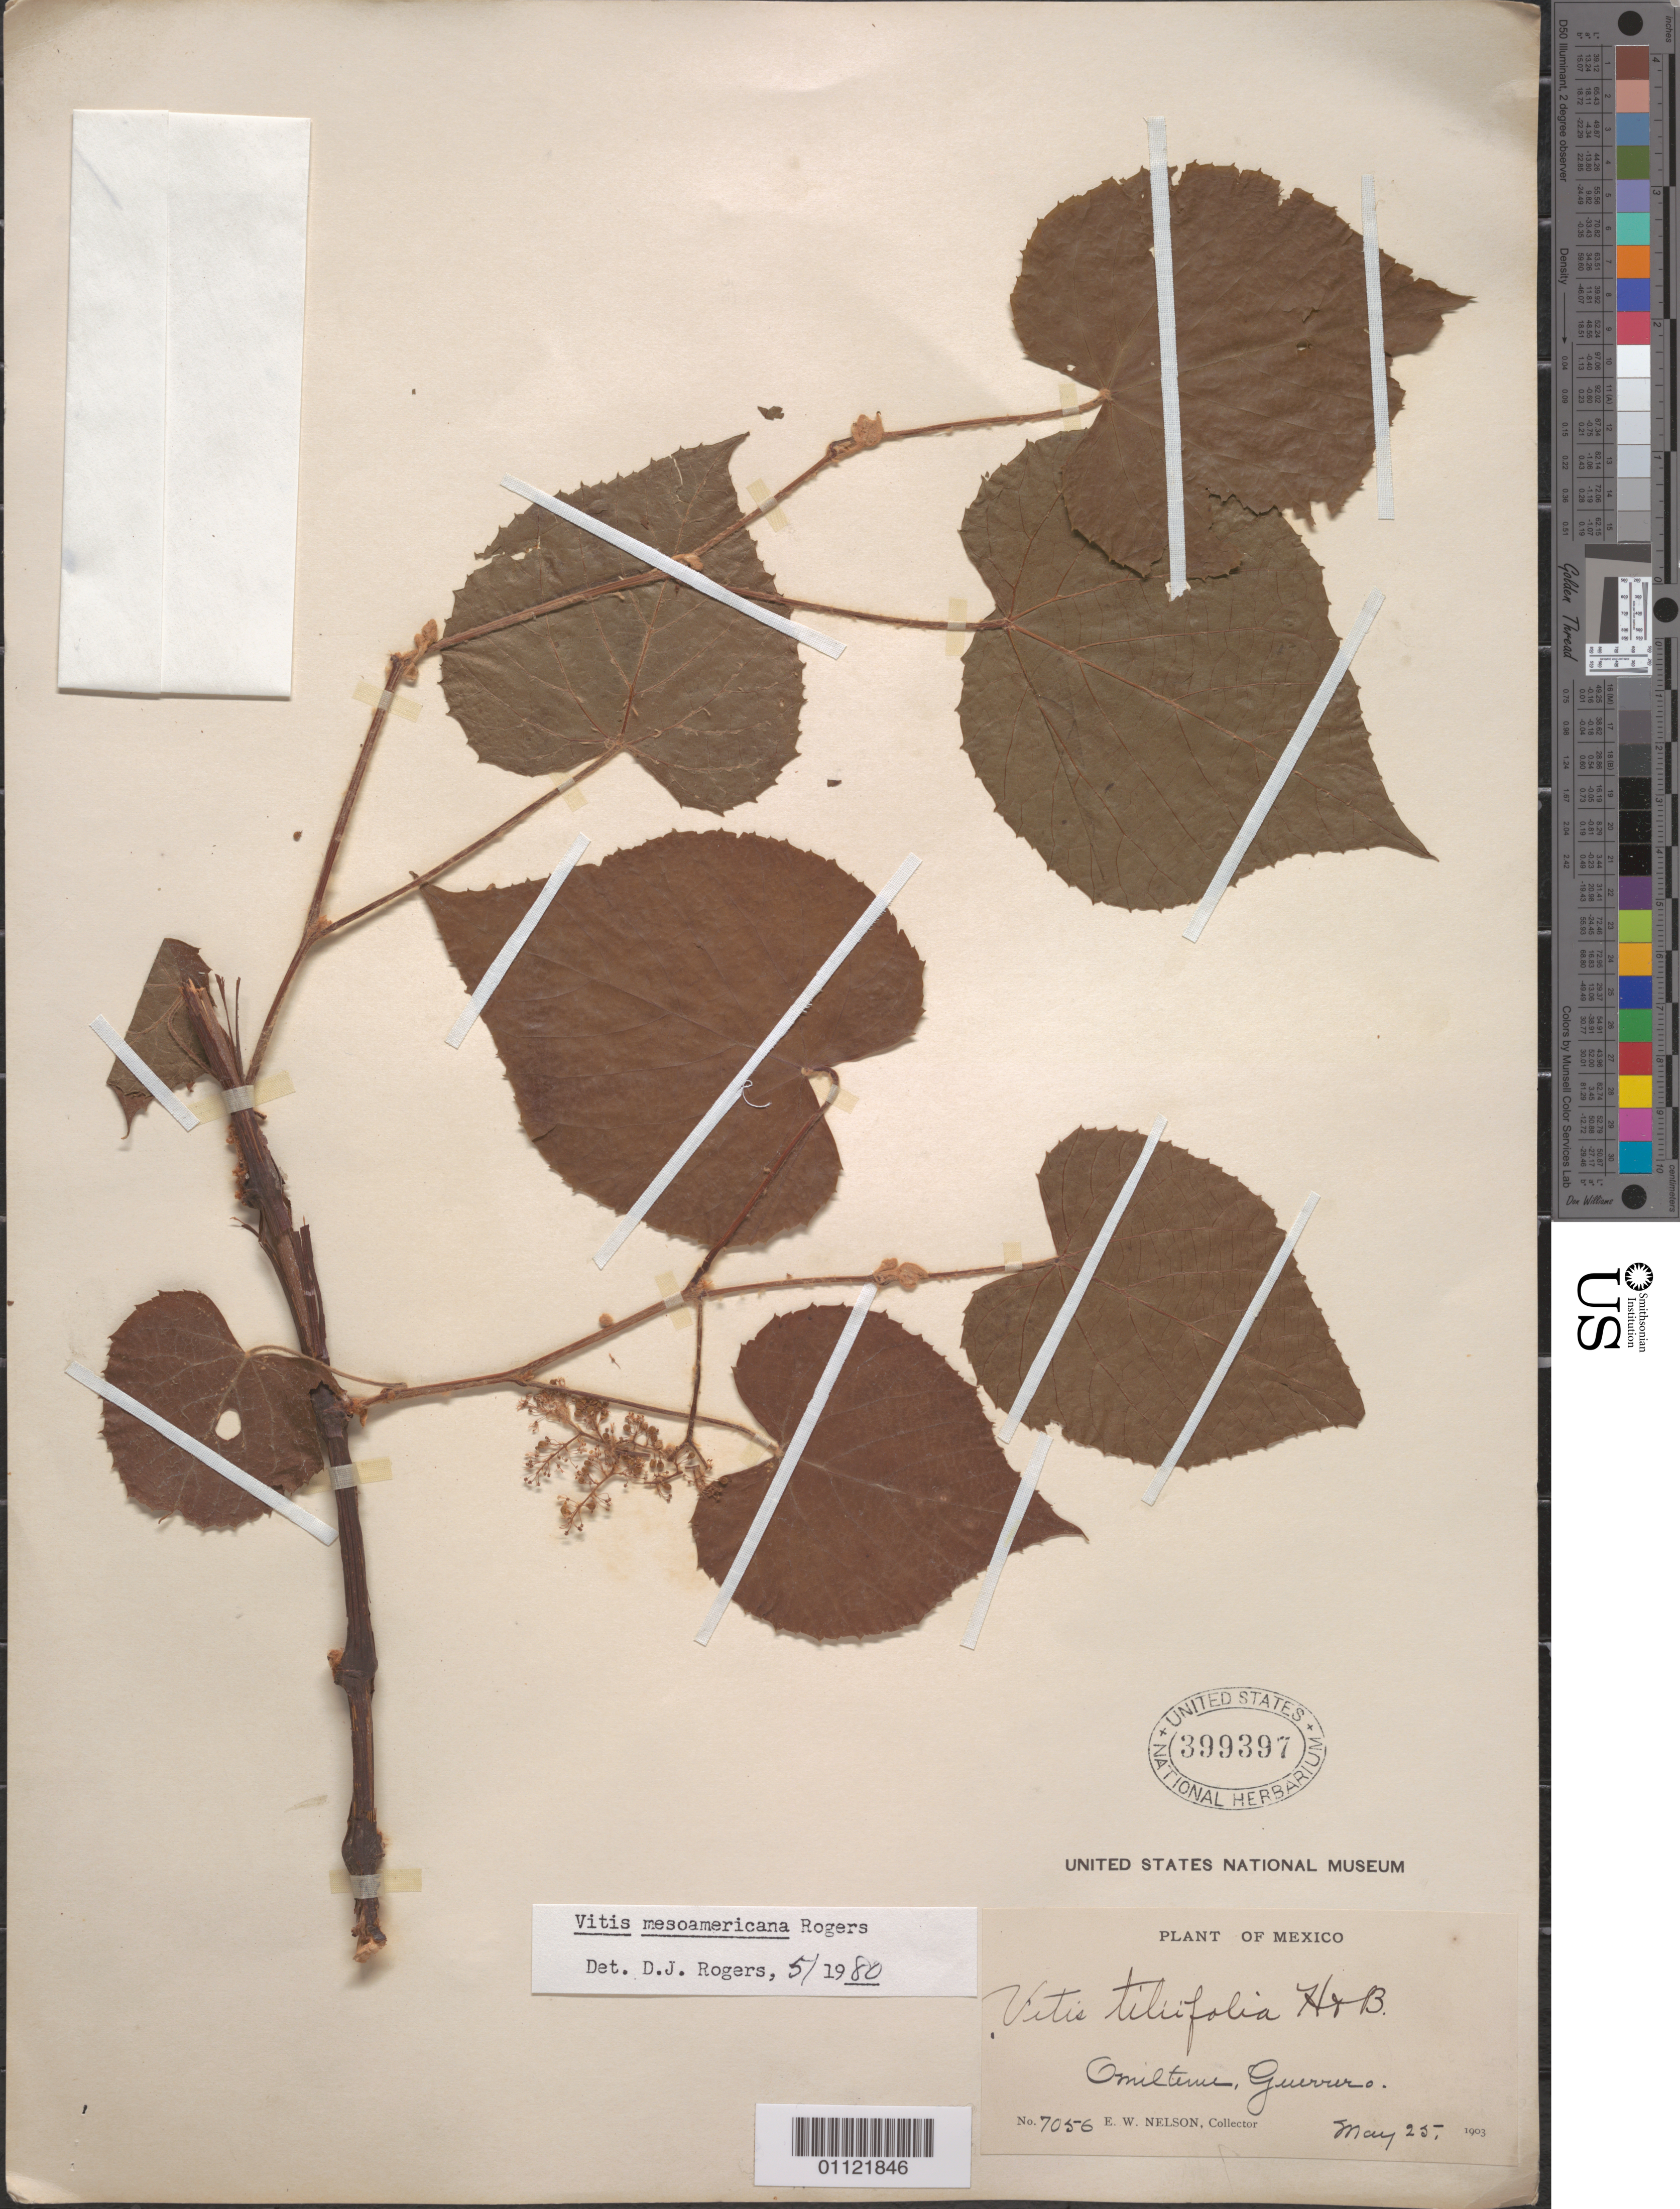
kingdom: Plantae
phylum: Tracheophyta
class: Magnoliopsida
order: Vitales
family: Vitaceae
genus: Vitis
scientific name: Vitis mesoamericana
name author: D.J. Rogers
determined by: Rogers, D. J.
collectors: E. W. Nelson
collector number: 7056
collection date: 1903-05-25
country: Mexico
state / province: Guerrero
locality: Omilteme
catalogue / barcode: US 399397